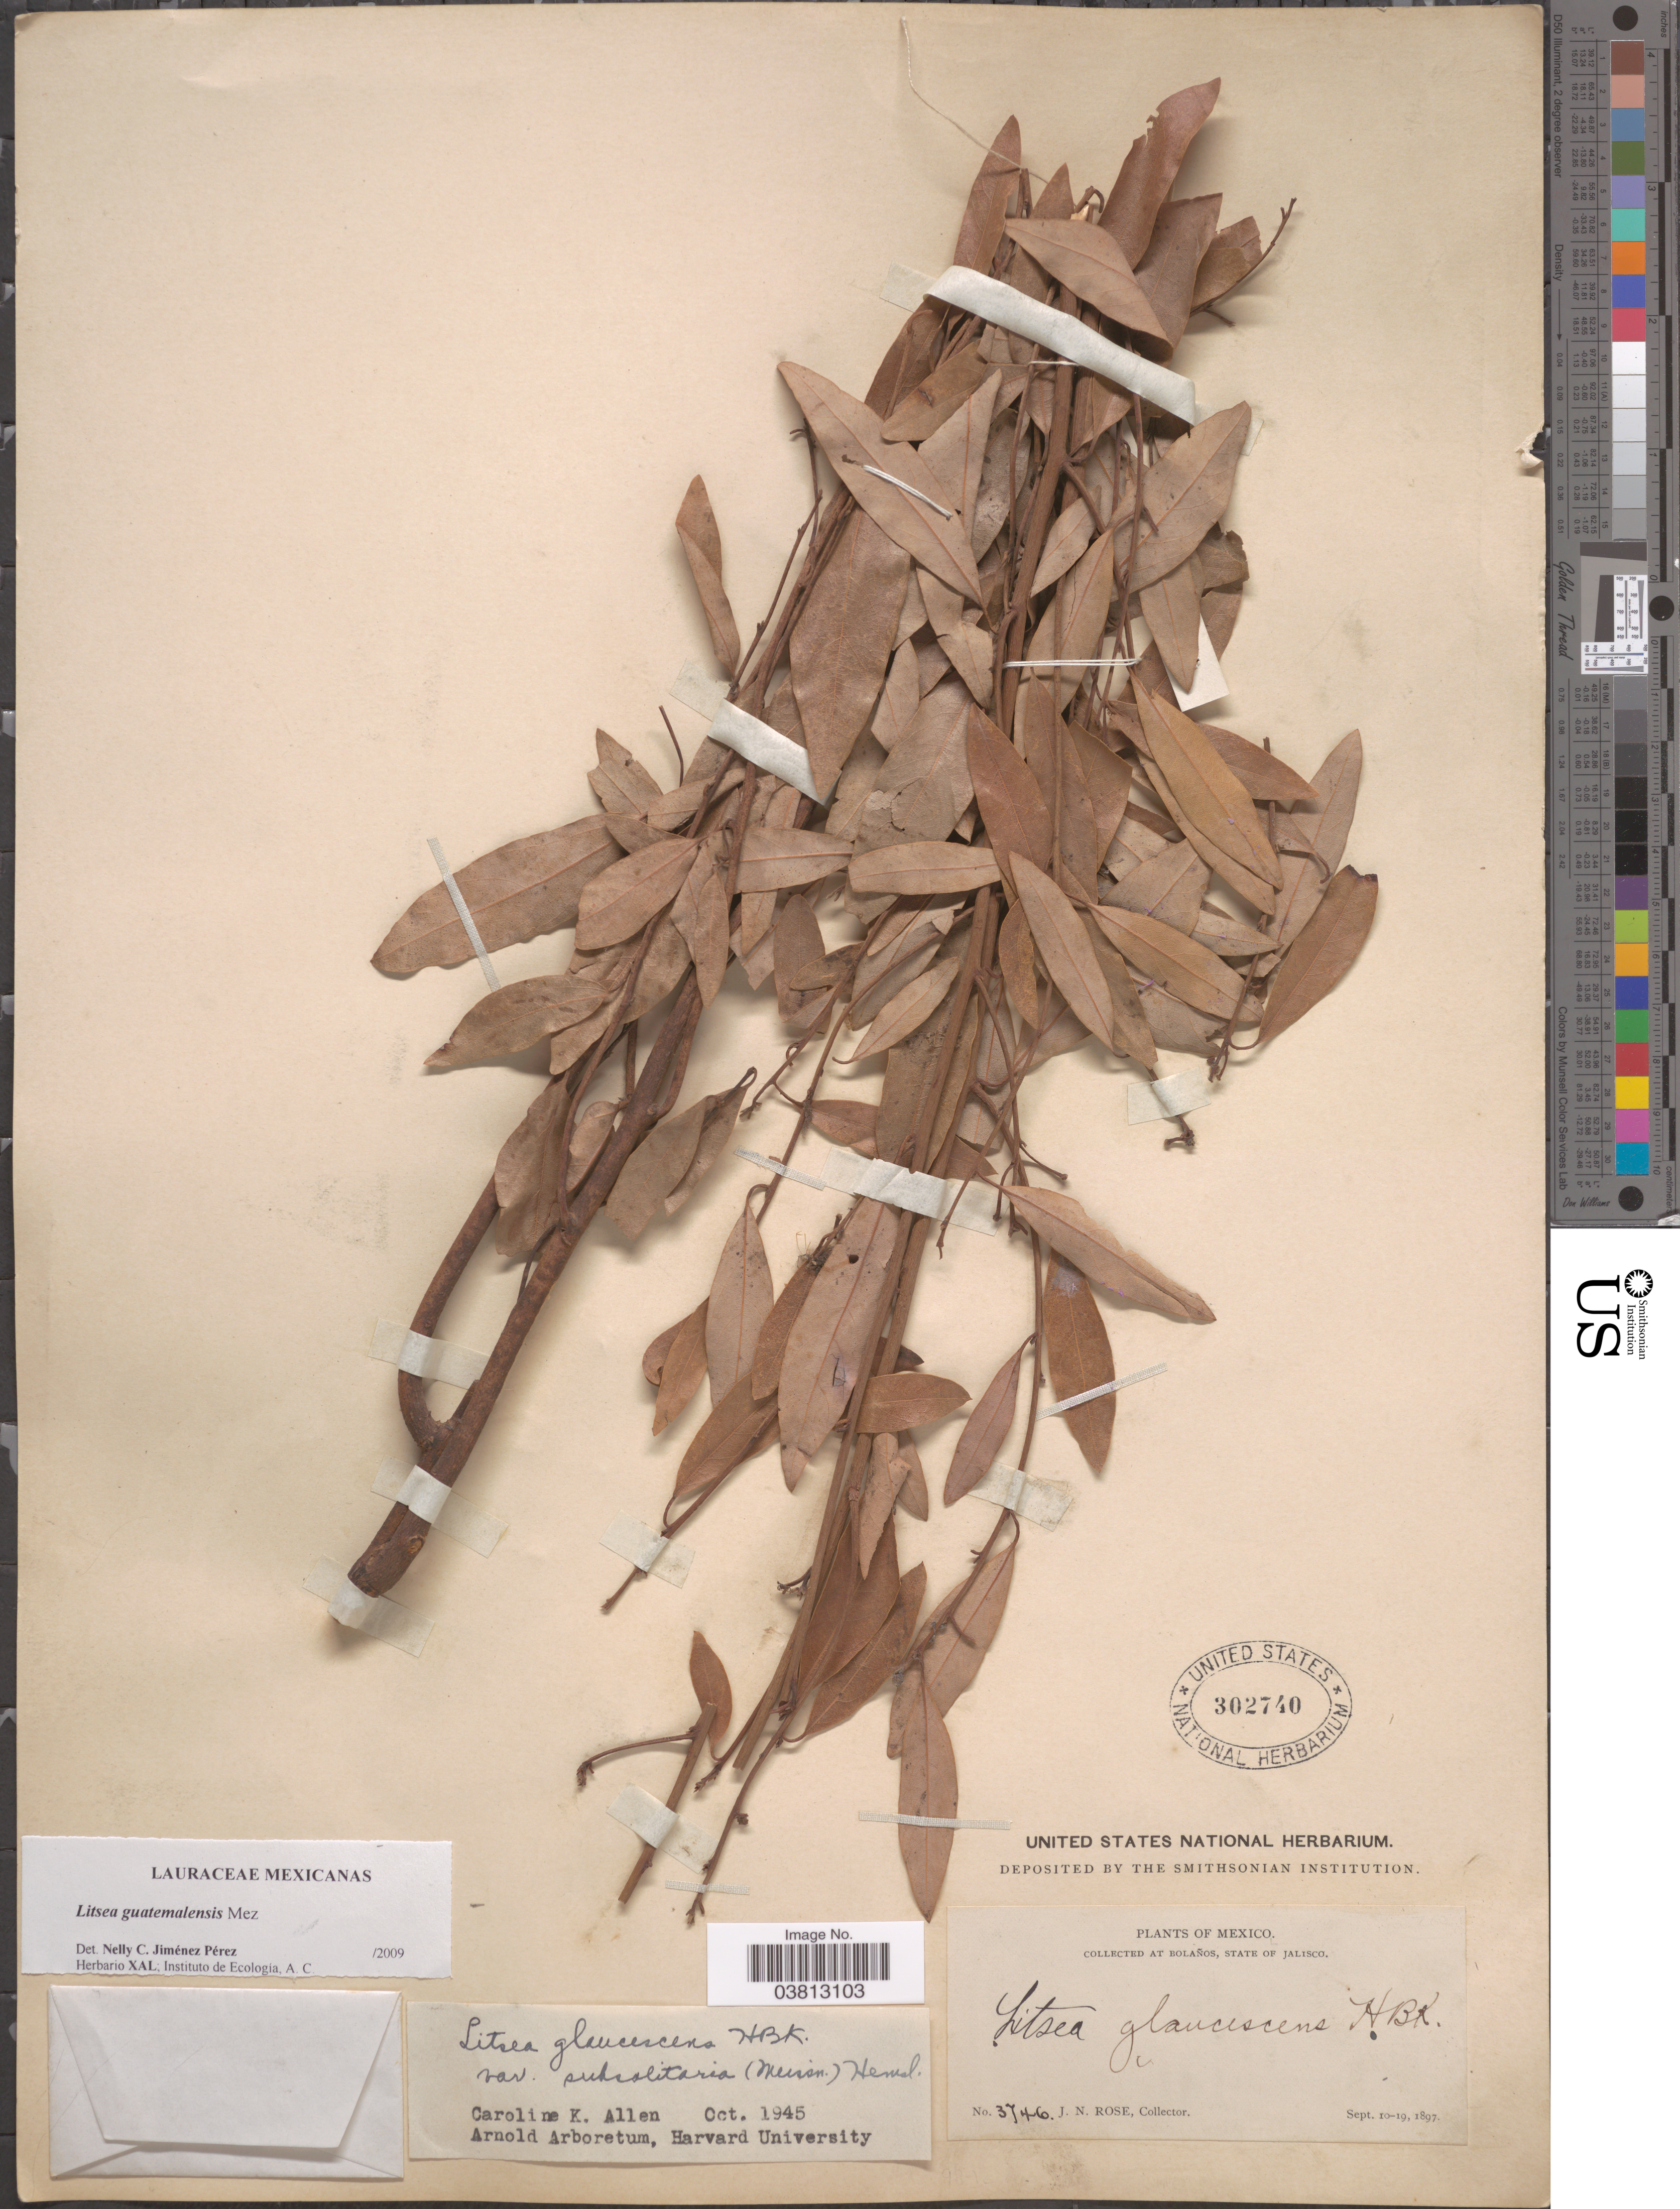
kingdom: Plantae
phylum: Tracheophyta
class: Magnoliopsida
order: Laurales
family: Lauraceae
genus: Litsea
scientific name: Litsea guatemalensis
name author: Mez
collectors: J. N. Rose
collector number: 3746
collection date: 1897-09-10/1897-09-19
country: Mexico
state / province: Jalisco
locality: At Bolaños.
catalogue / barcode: US 302740